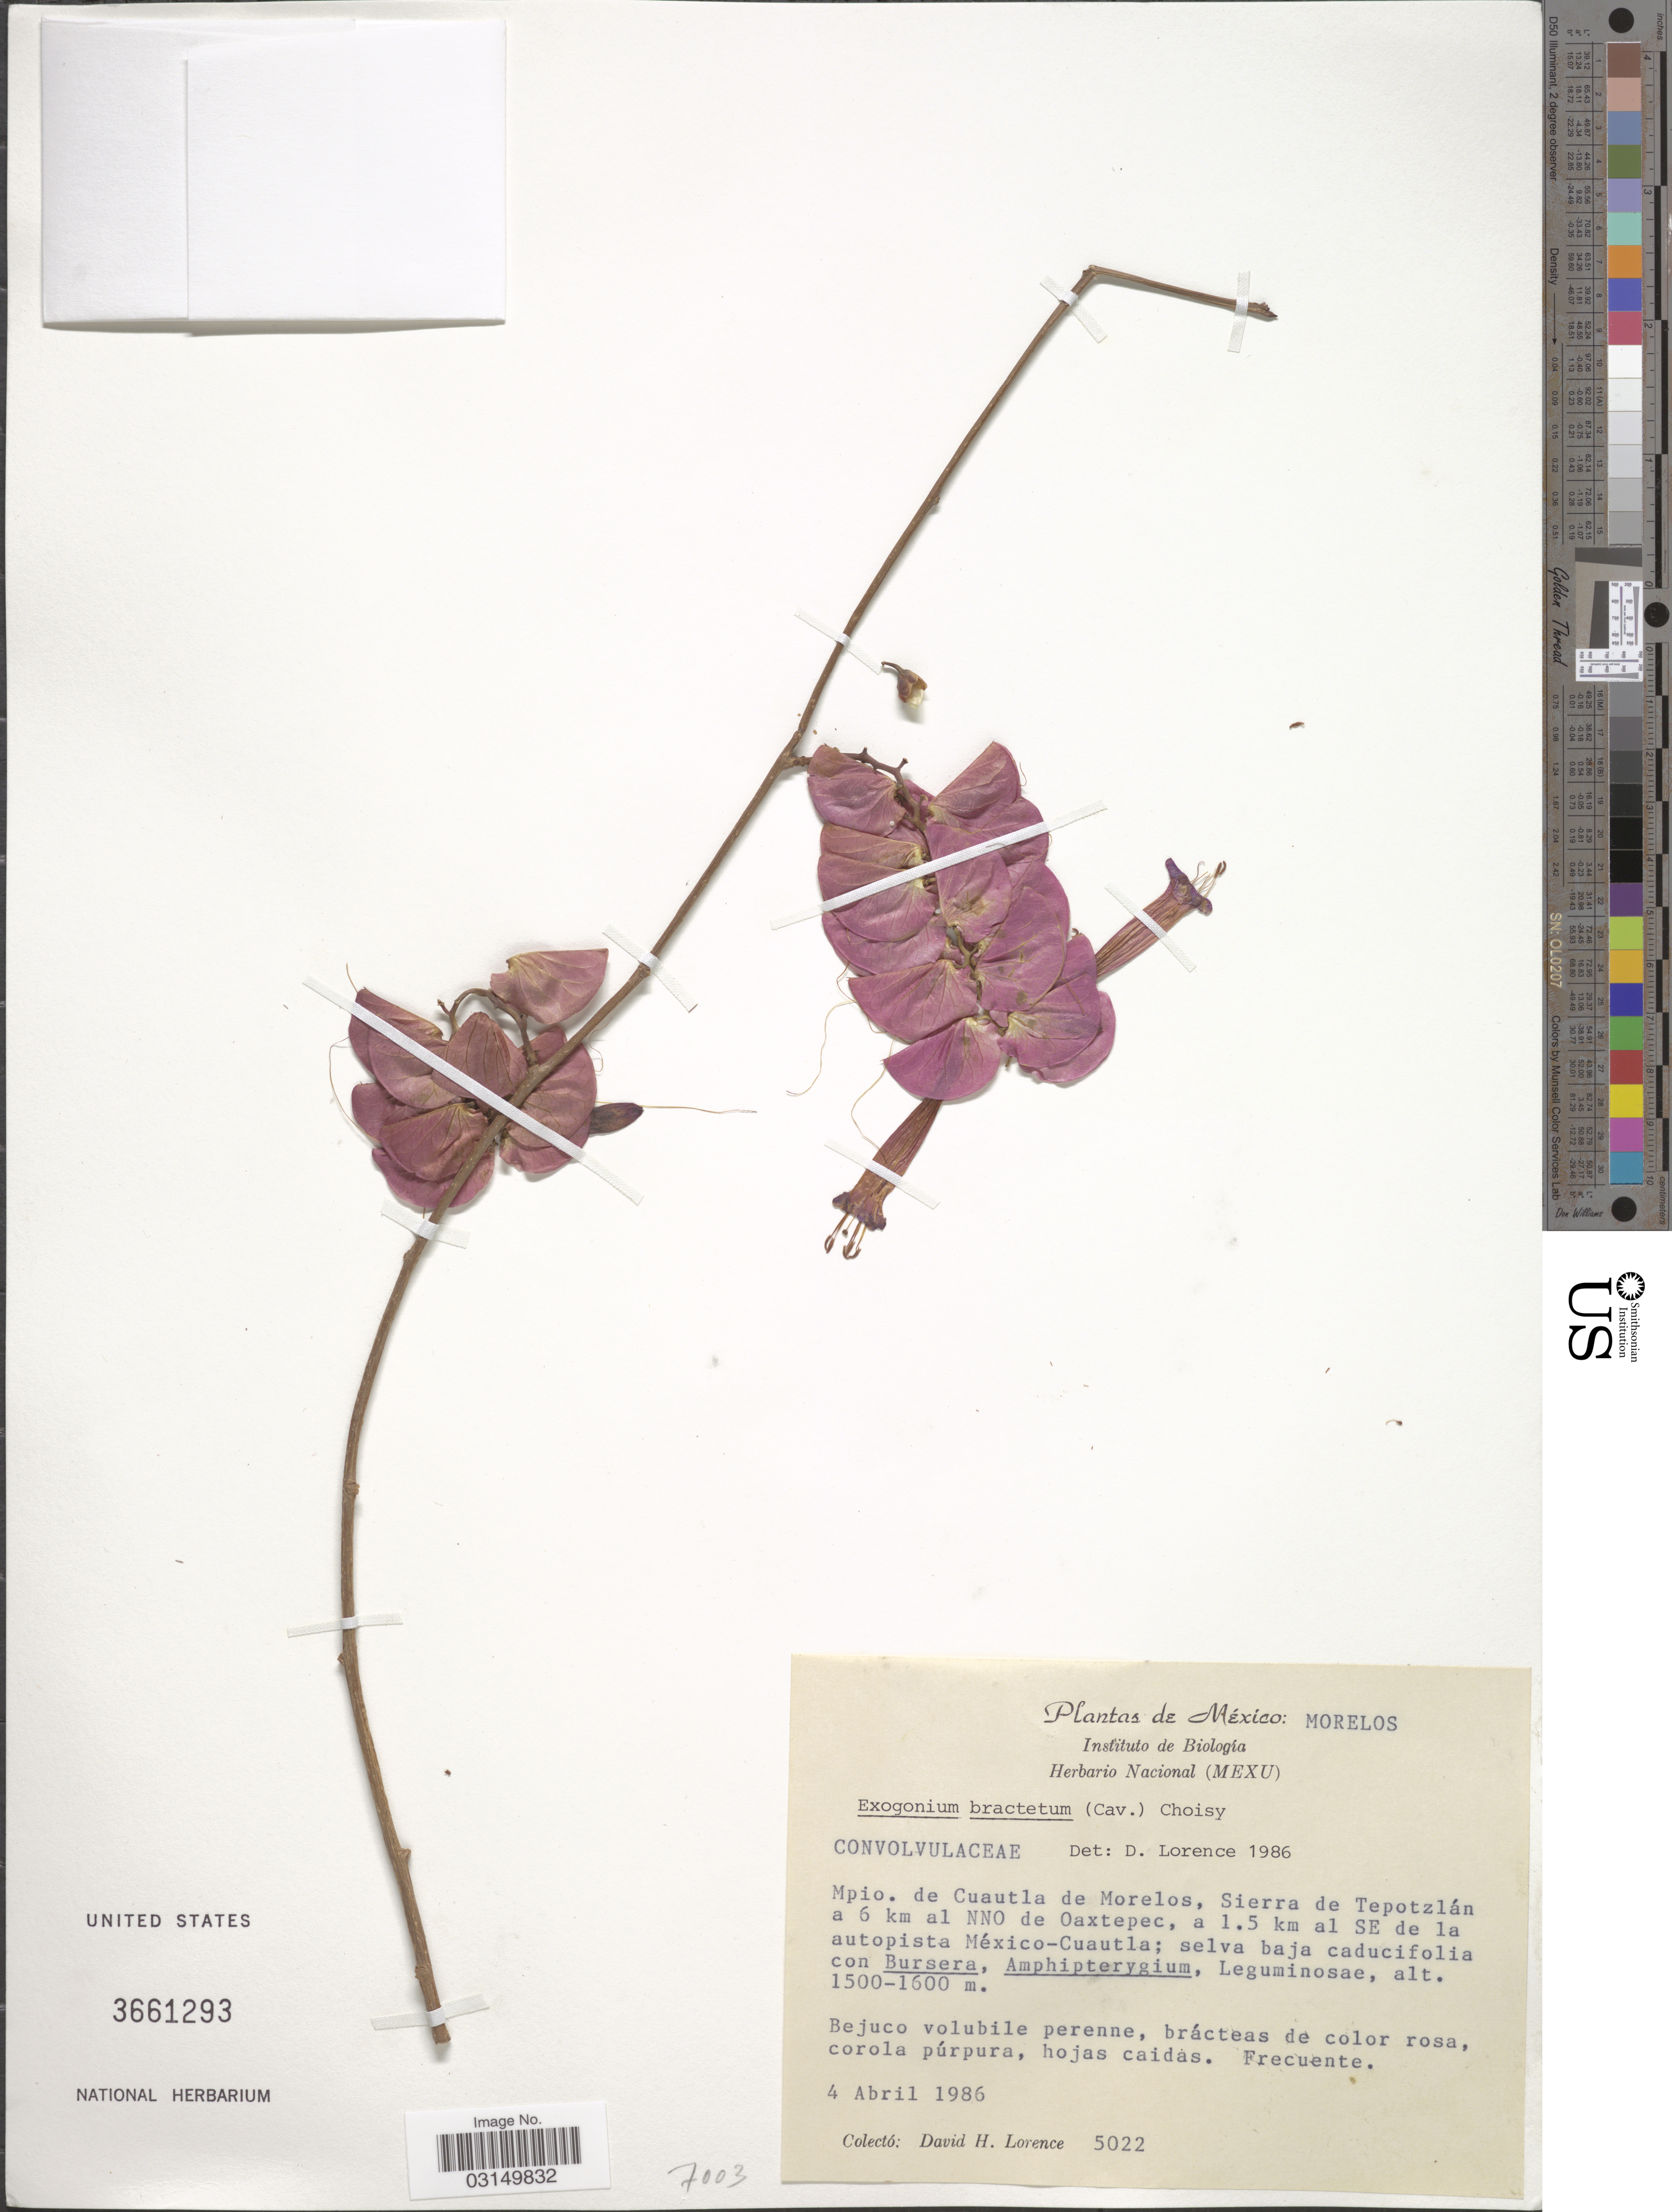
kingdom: Plantae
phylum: Tracheophyta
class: Magnoliopsida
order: Solanales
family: Convolvulaceae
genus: Ipomoea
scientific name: Ipomoea bracteata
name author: Cav.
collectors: D. Lorence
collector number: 5022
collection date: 1986-04-04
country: Mexico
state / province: Morelos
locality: Mpio. de Cuautla de Morelos, Sierra de Tepotzlán a 6 km al NNO de Oaxtepec, a 1.5 km al SE de la autopista México-Cuautla.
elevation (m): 1500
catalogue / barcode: US 3661293